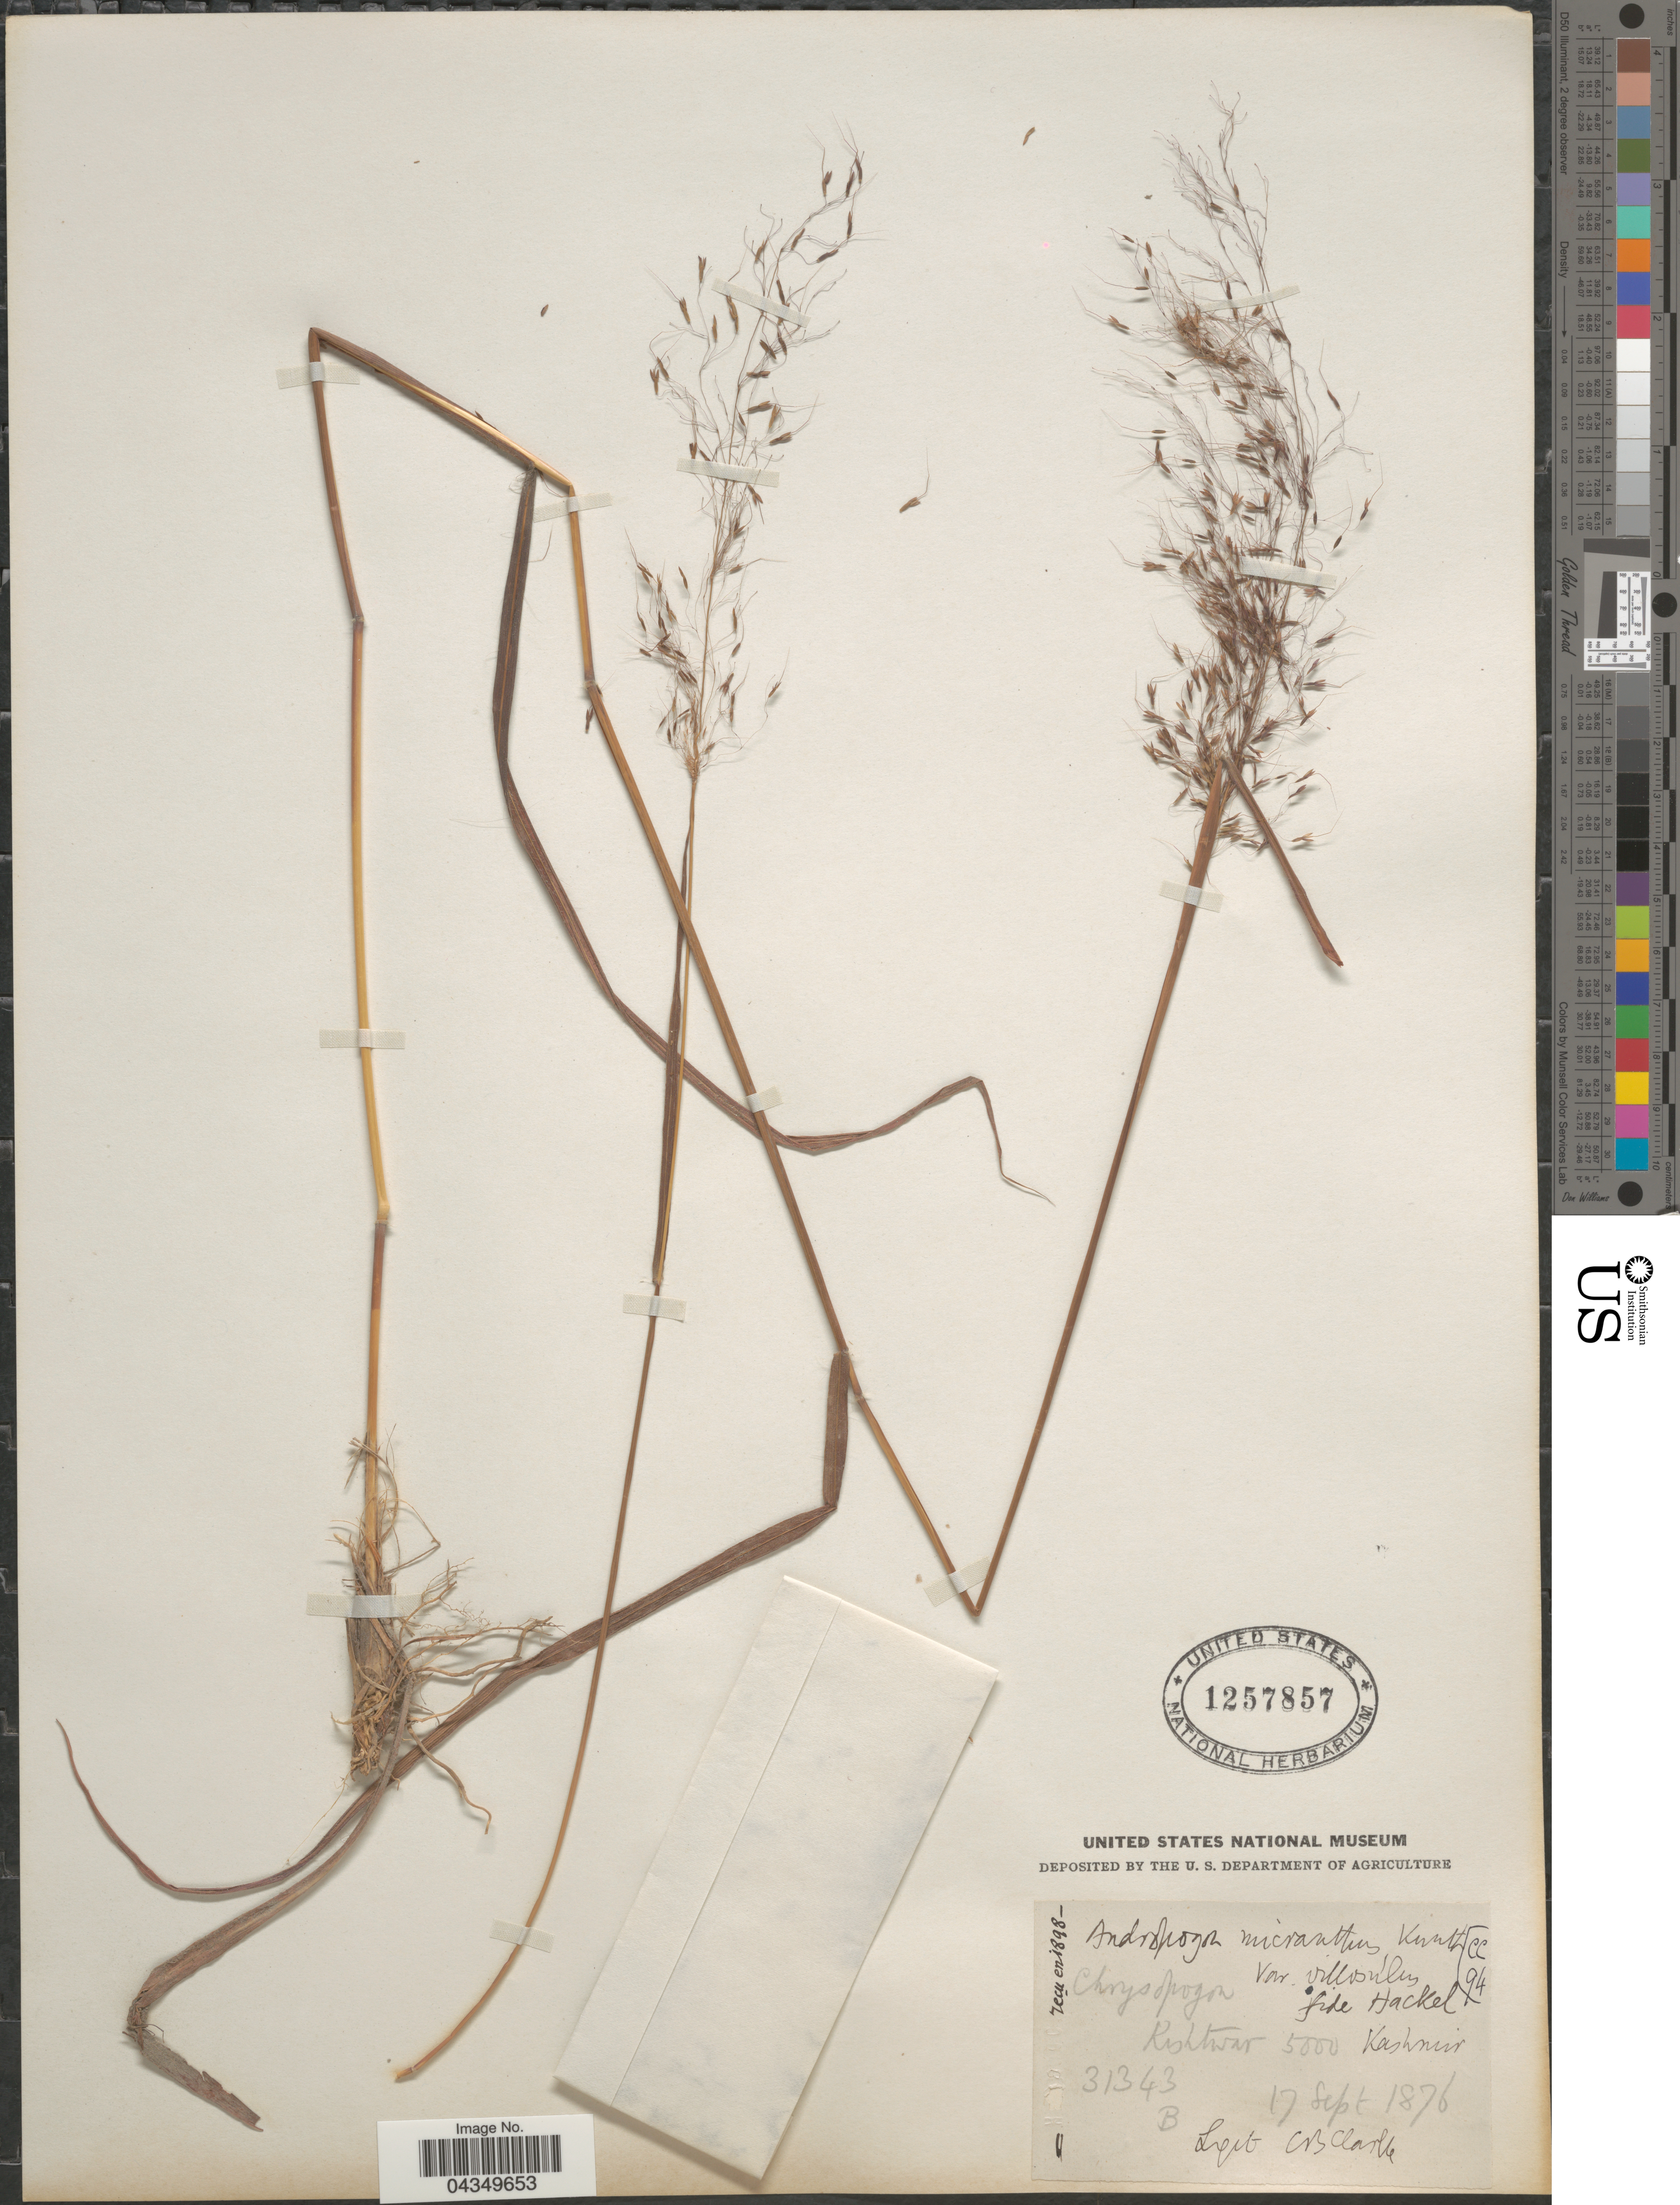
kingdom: Plantae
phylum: Tracheophyta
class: Liliopsida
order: Poales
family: Poaceae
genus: Capillipedium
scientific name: Capillipedium parviflorum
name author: (R. Br.) Stapf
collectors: C. B. Clarke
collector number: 31343B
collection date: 1876-09-17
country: India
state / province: Jammu and Kashmir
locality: Kishtwar. Kashmir.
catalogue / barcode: US 1257857